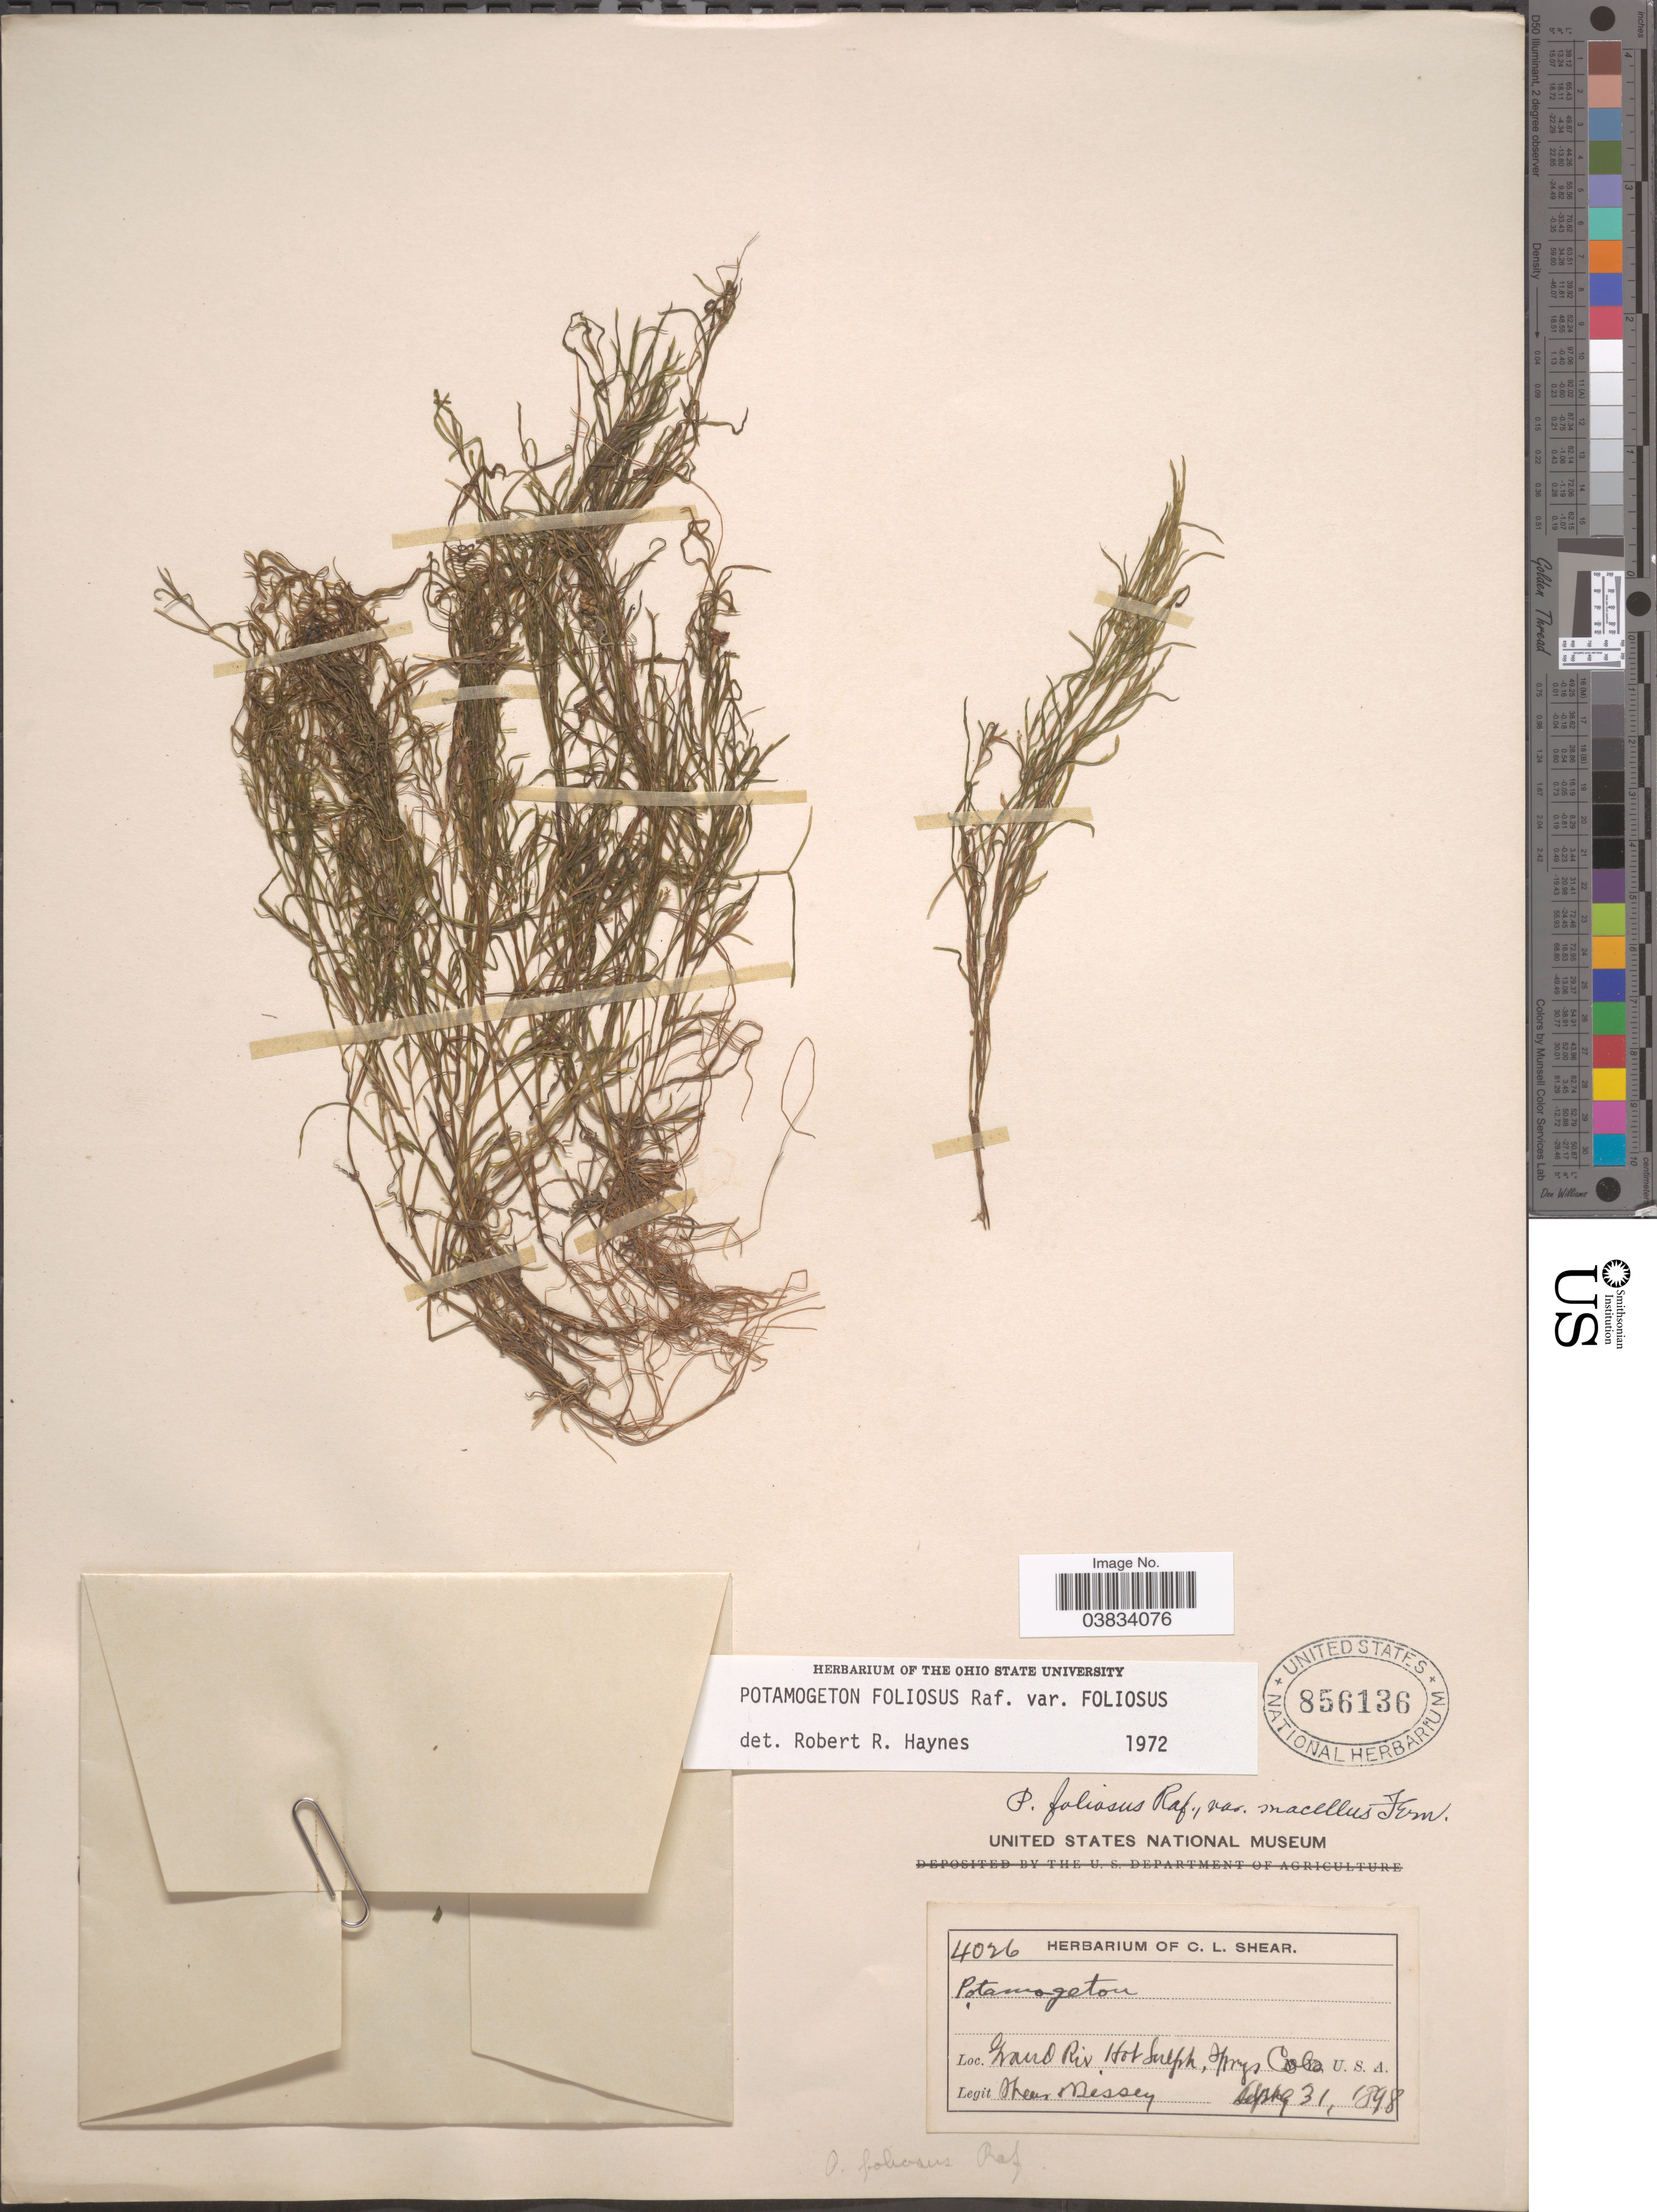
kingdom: Plantae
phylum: Tracheophyta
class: Liliopsida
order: Alismatales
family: Potamogetonaceae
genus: Potamogeton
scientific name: Potamogeton foliosus var. foliosus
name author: Raf.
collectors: C. L. Shear & -. Bessey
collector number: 4026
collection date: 1898-07-31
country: United States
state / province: Colorado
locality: Grand Riv. Hot Sulph Springs.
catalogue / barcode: US 856136